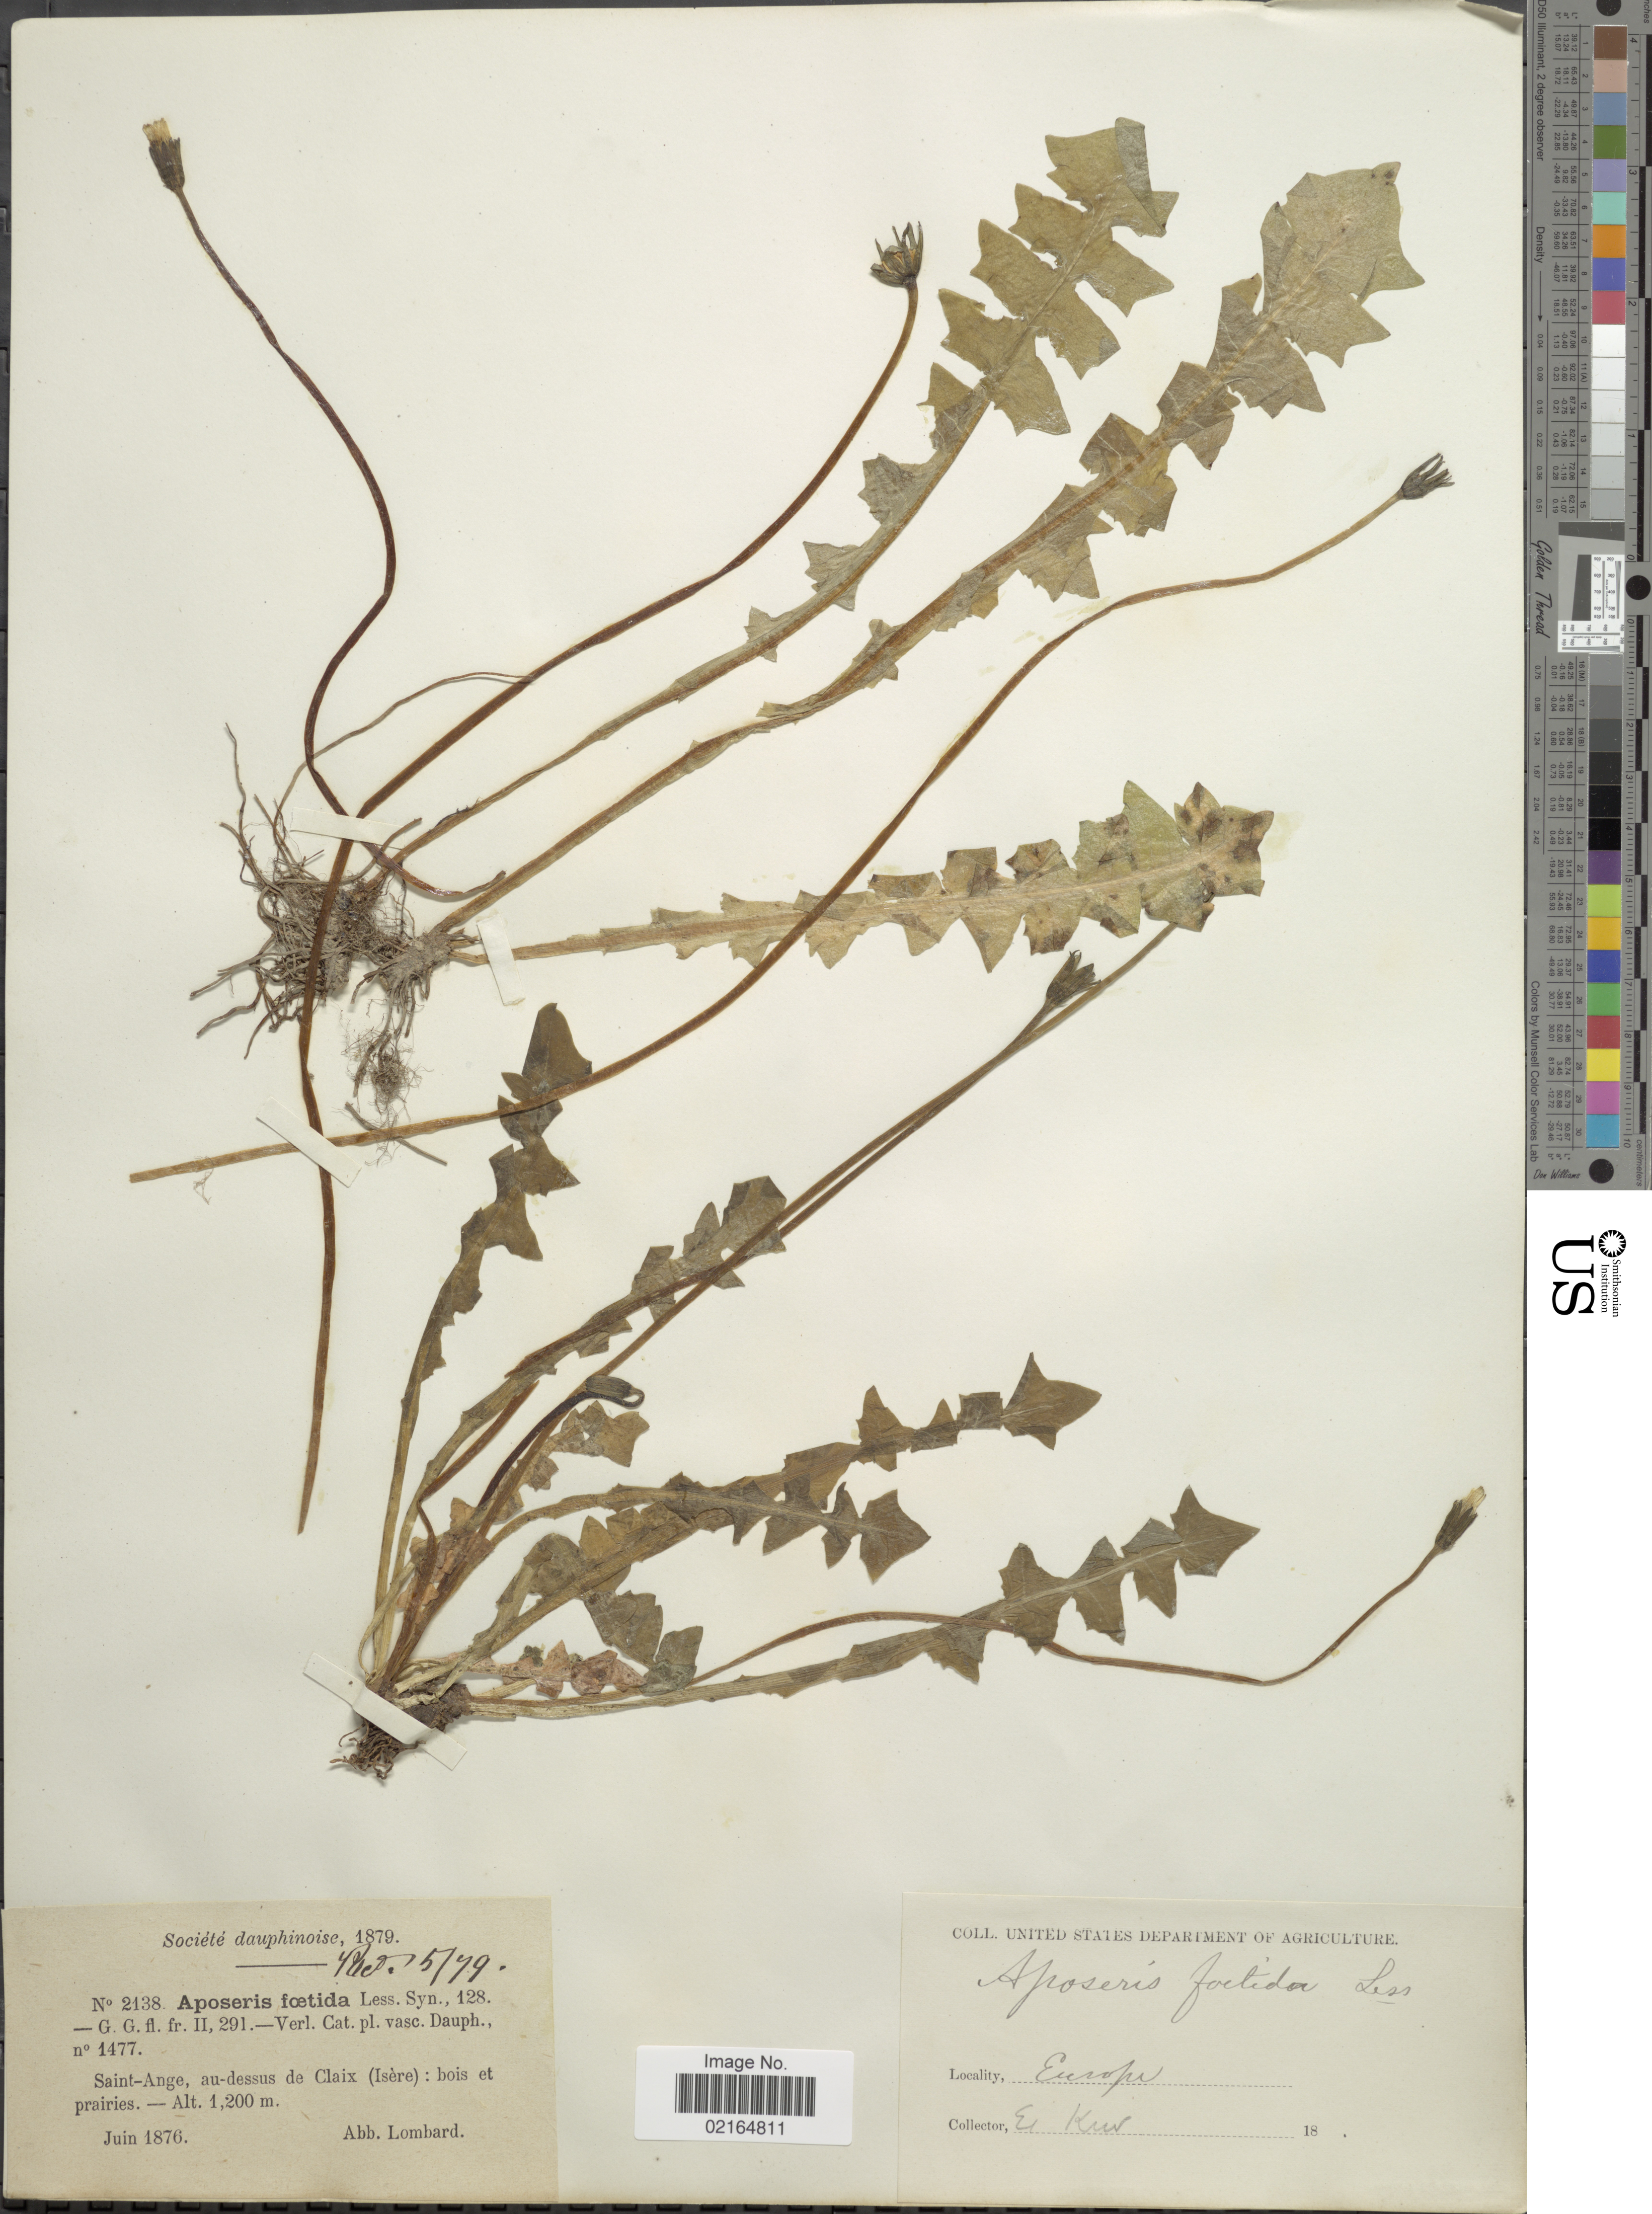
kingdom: Plantae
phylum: Tracheophyta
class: Magnoliopsida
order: Asterales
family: Asteraceae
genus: Aposeris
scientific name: Aposeris foetida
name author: (L.) Less.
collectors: A. Lombard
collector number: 2138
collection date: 1876-06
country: France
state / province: Auvergne-Rhône-Alpes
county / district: Isère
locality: Societe dauphinoise, Saint-Ange au-dessus de Claix (Isere): bois et prairies, Europe.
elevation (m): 1200